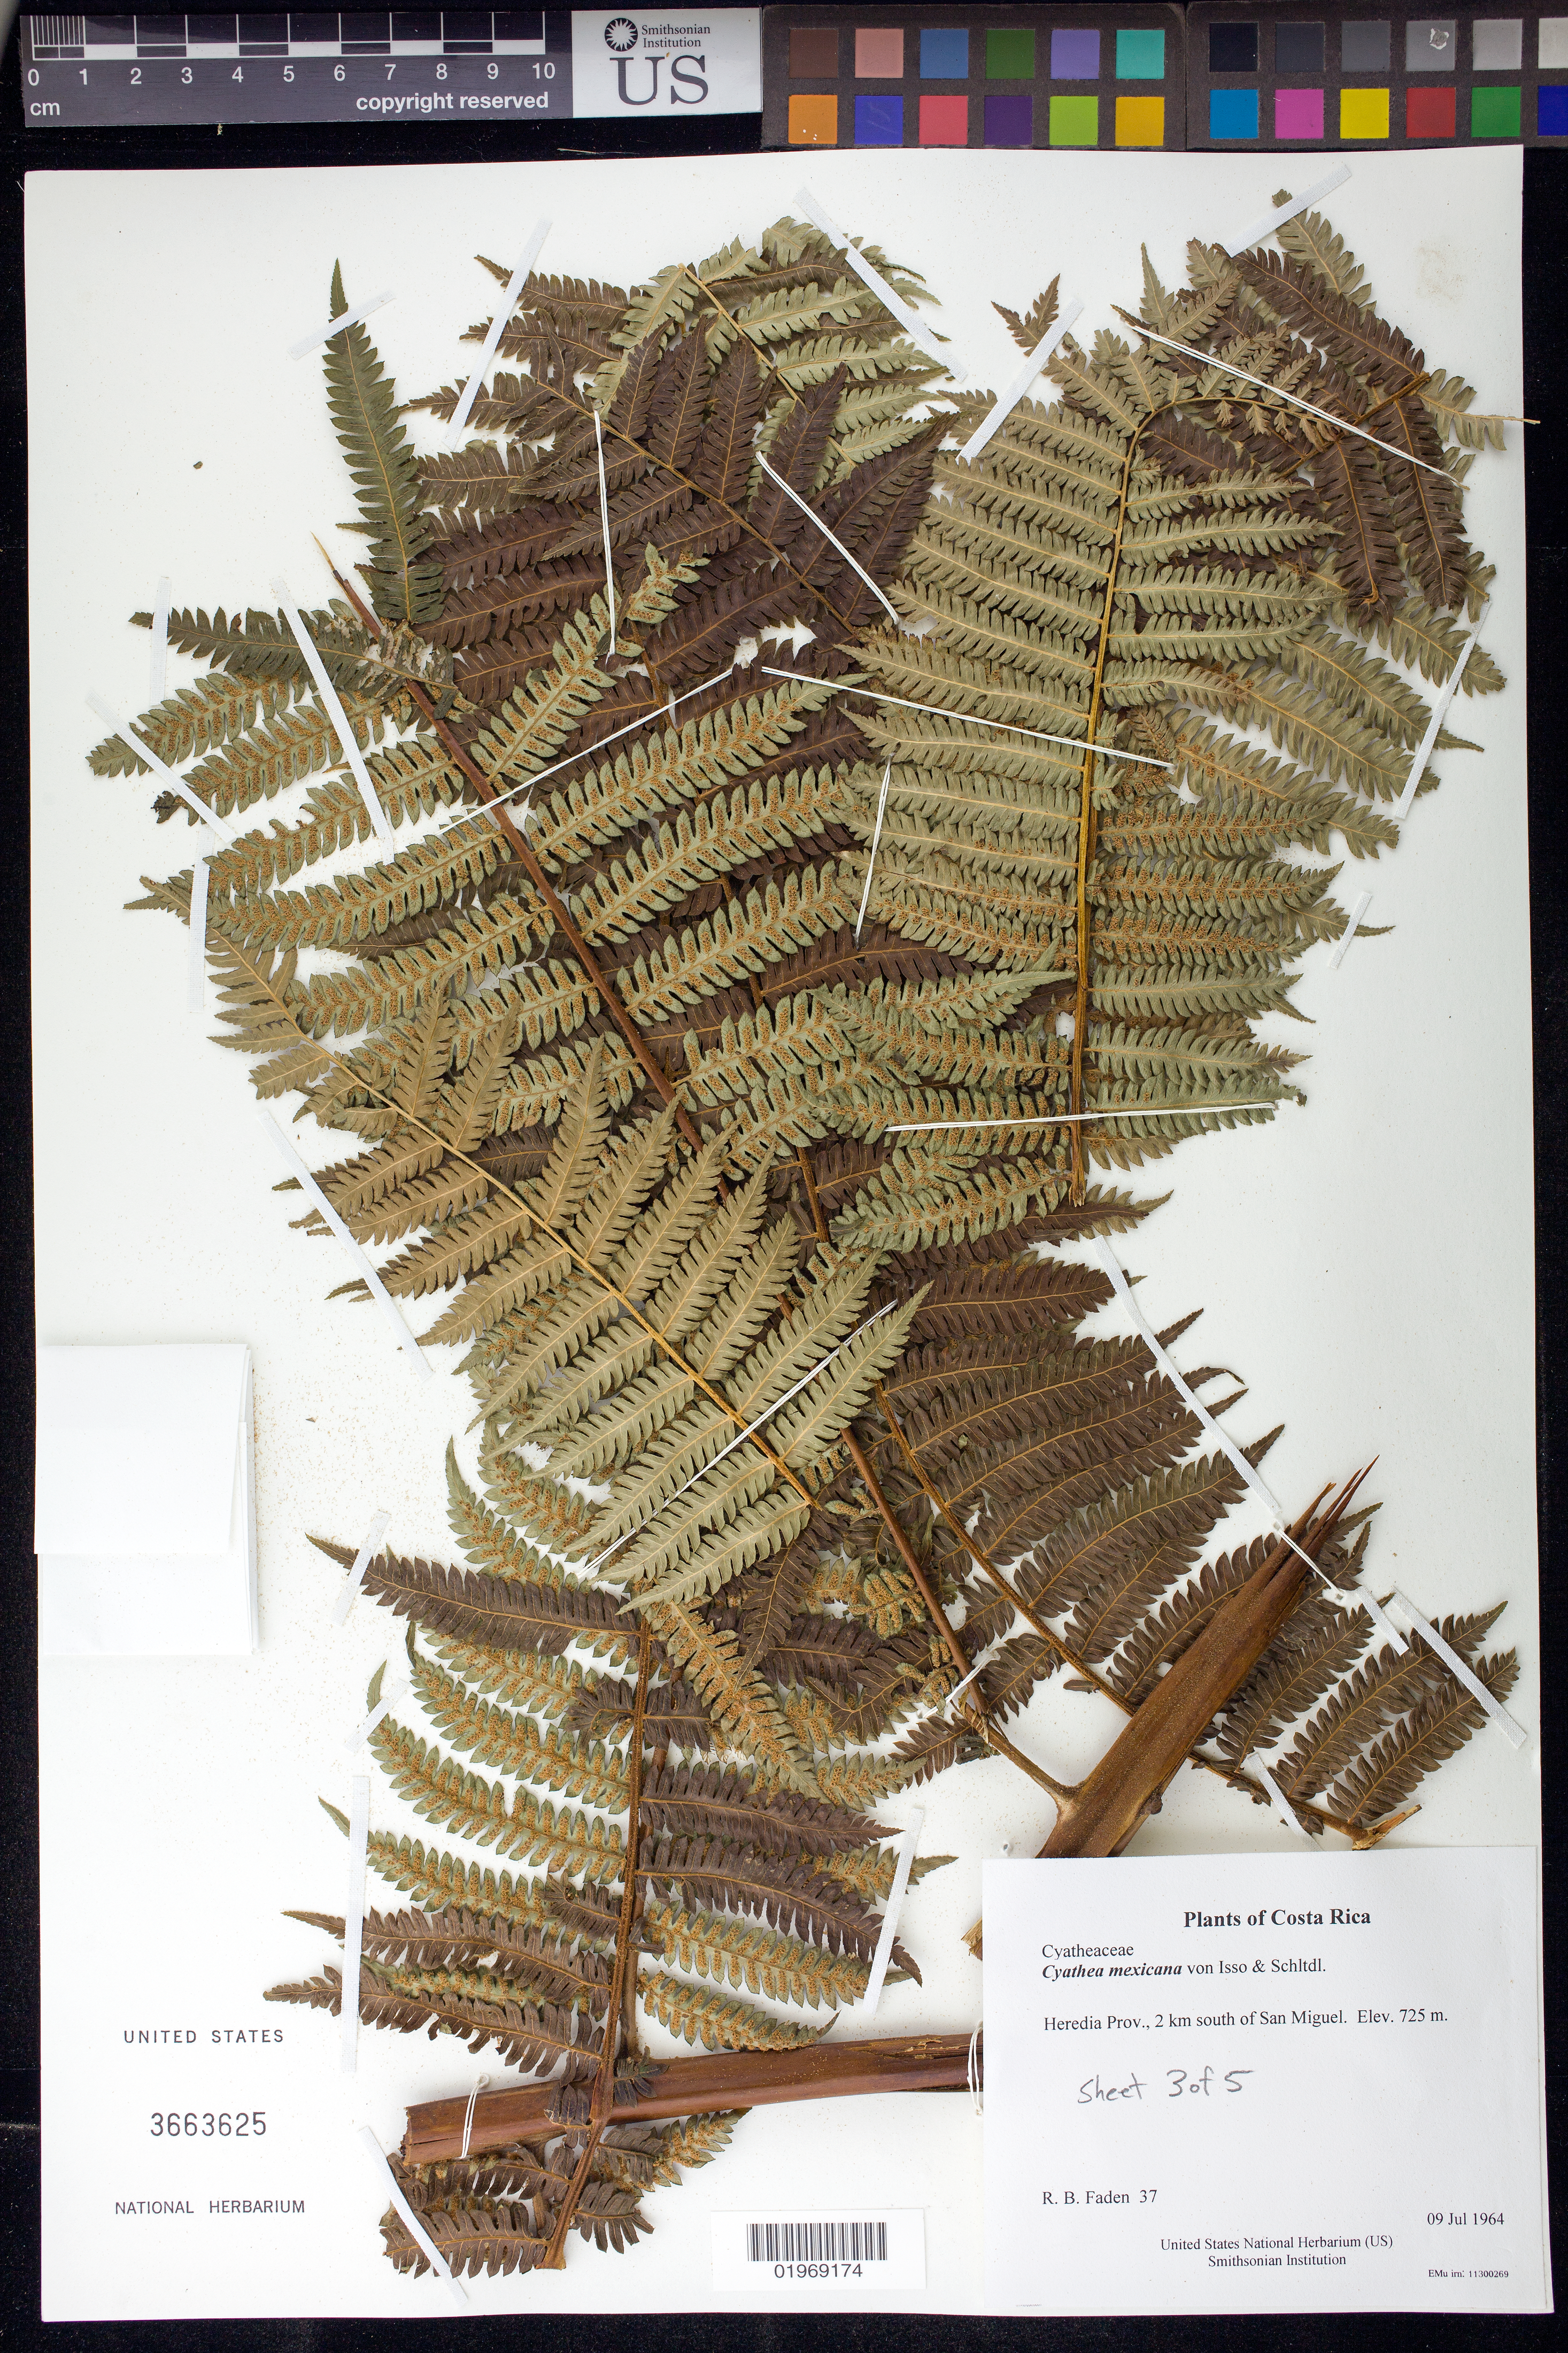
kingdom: Plantae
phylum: Tracheophyta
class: Polypodiopsida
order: Cyatheales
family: Cyatheaceae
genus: Cyathea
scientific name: Cyathea mexicana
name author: Schltdl. & Cham.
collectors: R. B. Faden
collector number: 37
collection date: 1964-07-09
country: Costa Rica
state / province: Heredia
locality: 2 km south of San Miguel.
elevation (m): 725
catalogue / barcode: US 3663625